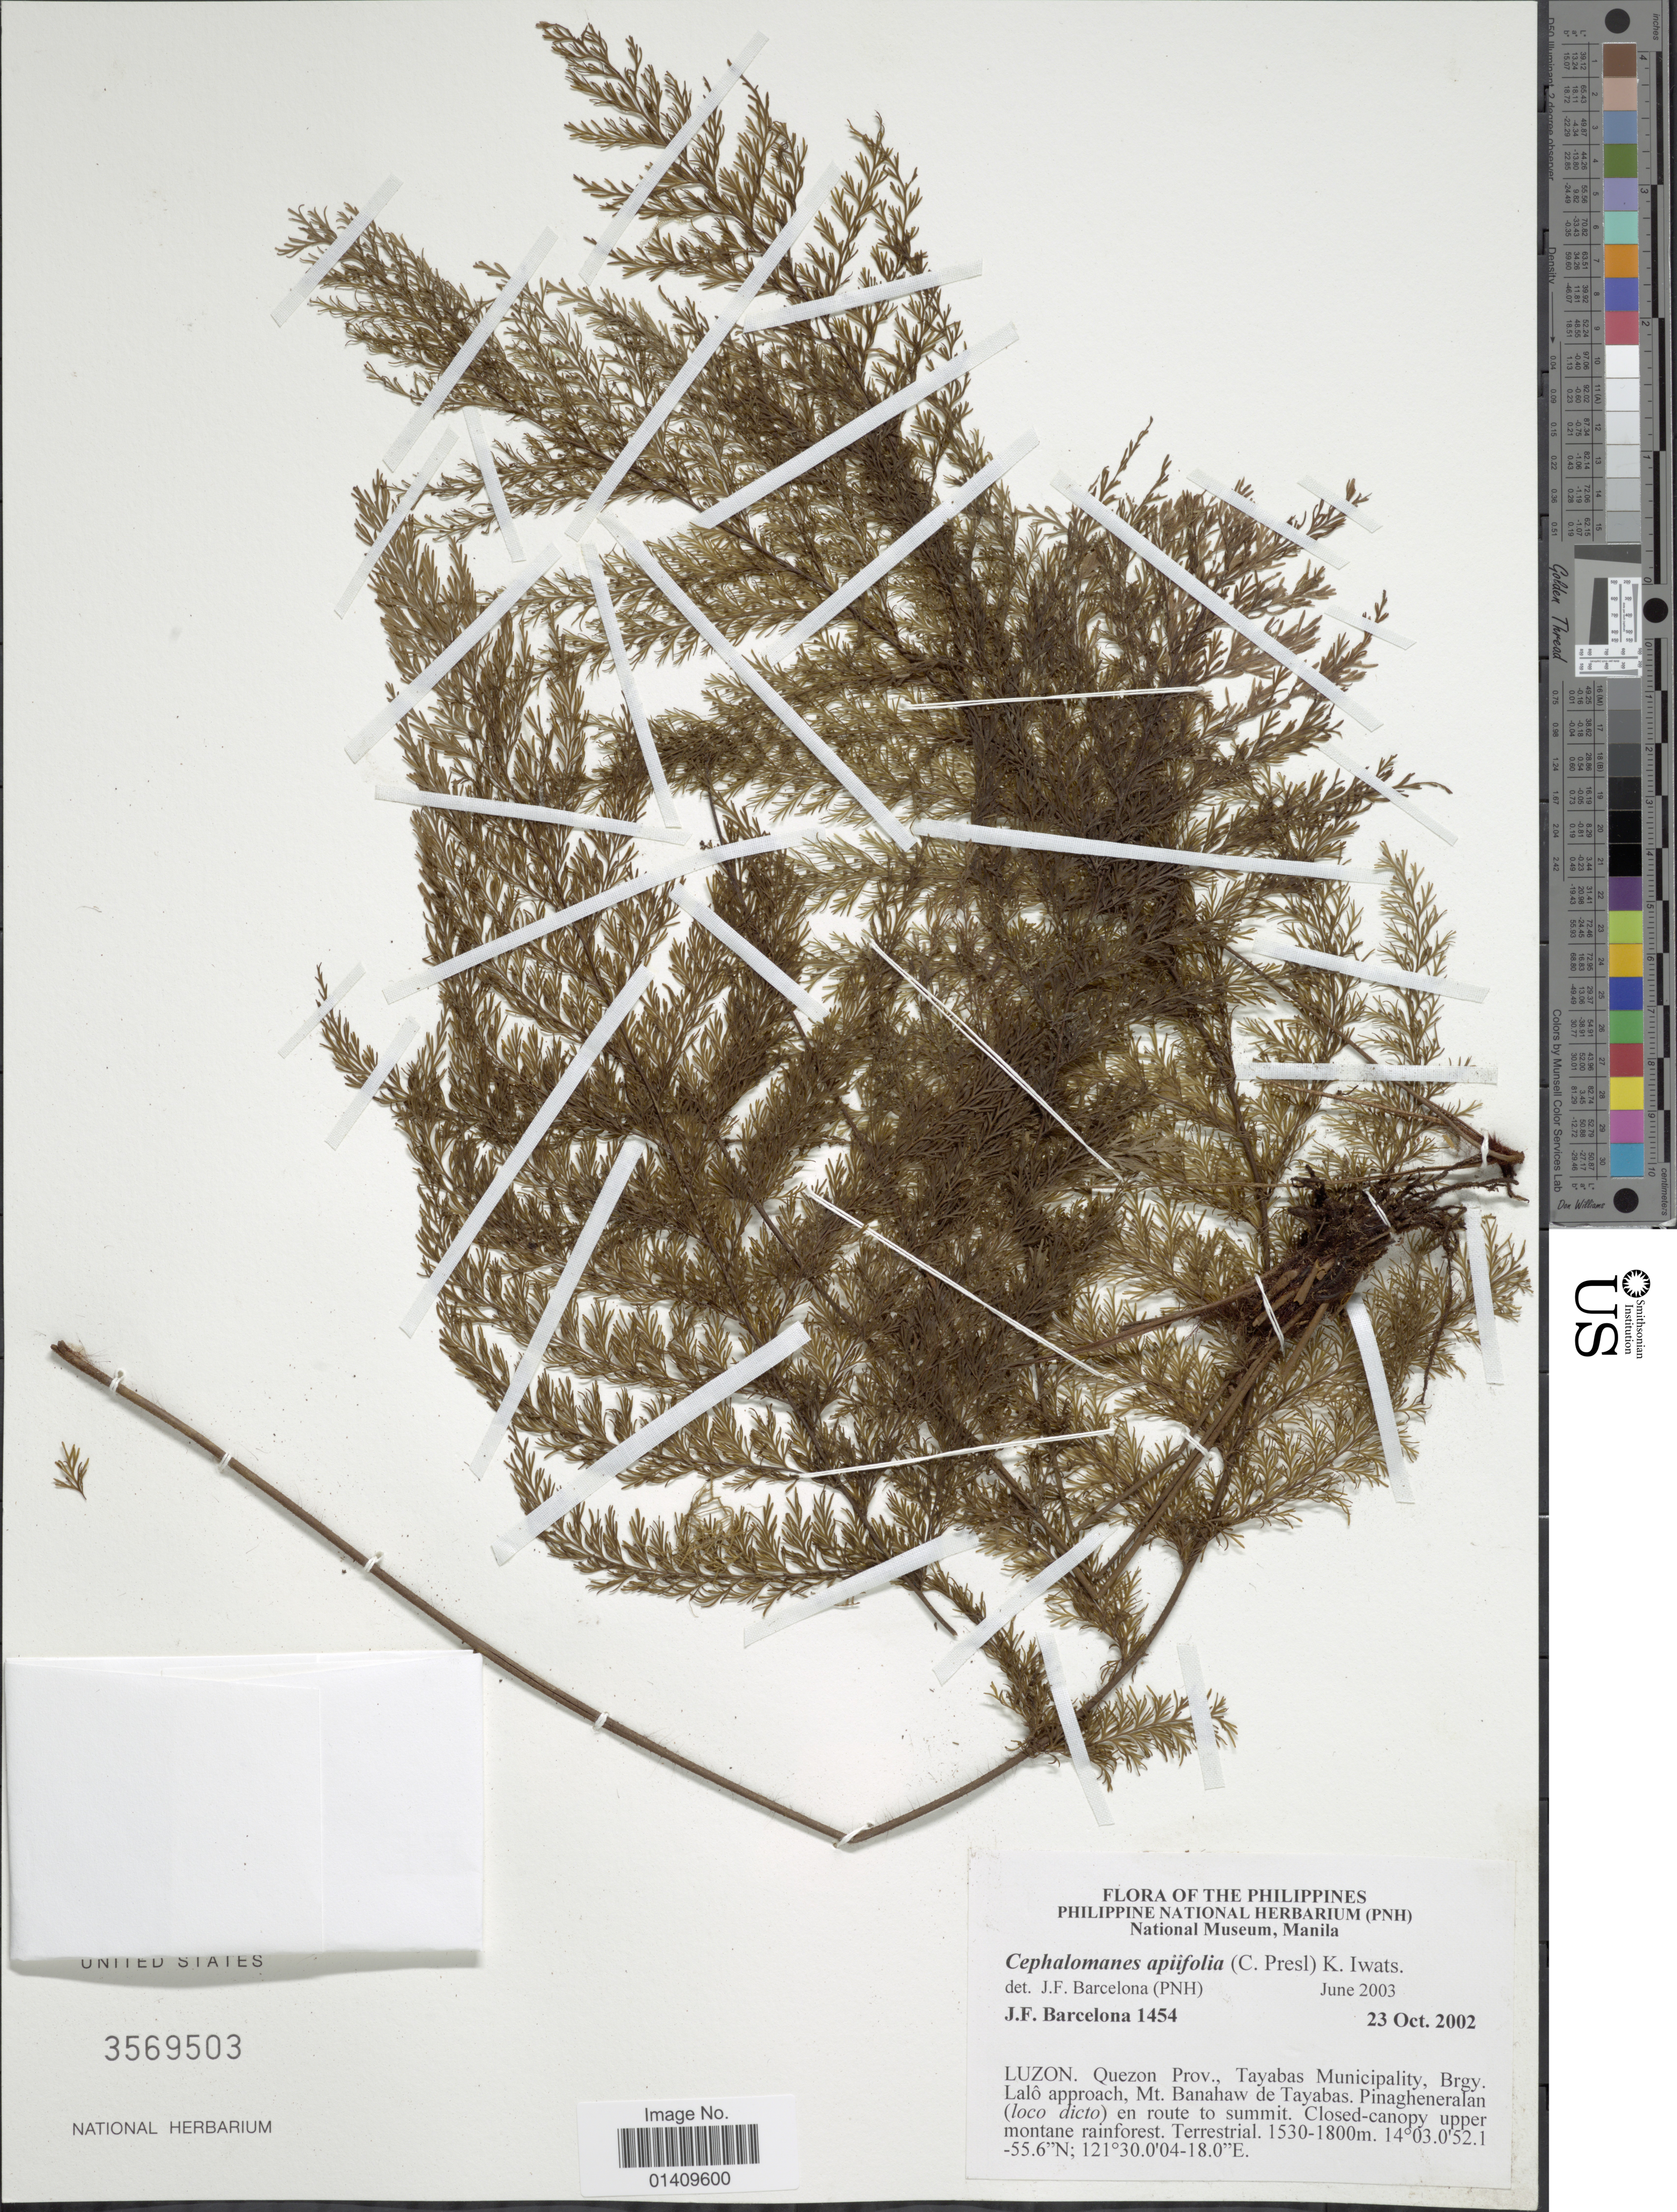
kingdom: Plantae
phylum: Tracheophyta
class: Polypodiopsida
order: Hymenophyllales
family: Hymenophyllaceae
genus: Callistopteris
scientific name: Callistopteris apiifolia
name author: (C. Presl) Copel.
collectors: J. F. Barcelona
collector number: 1454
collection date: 2002-10-23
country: Philippines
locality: Quezon prov. Tayabas Municipality Brgy. Lalo approach Mt. Banahaw de Tayabas Pinagheneralan en route to summit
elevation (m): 1530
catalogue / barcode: US 3569503